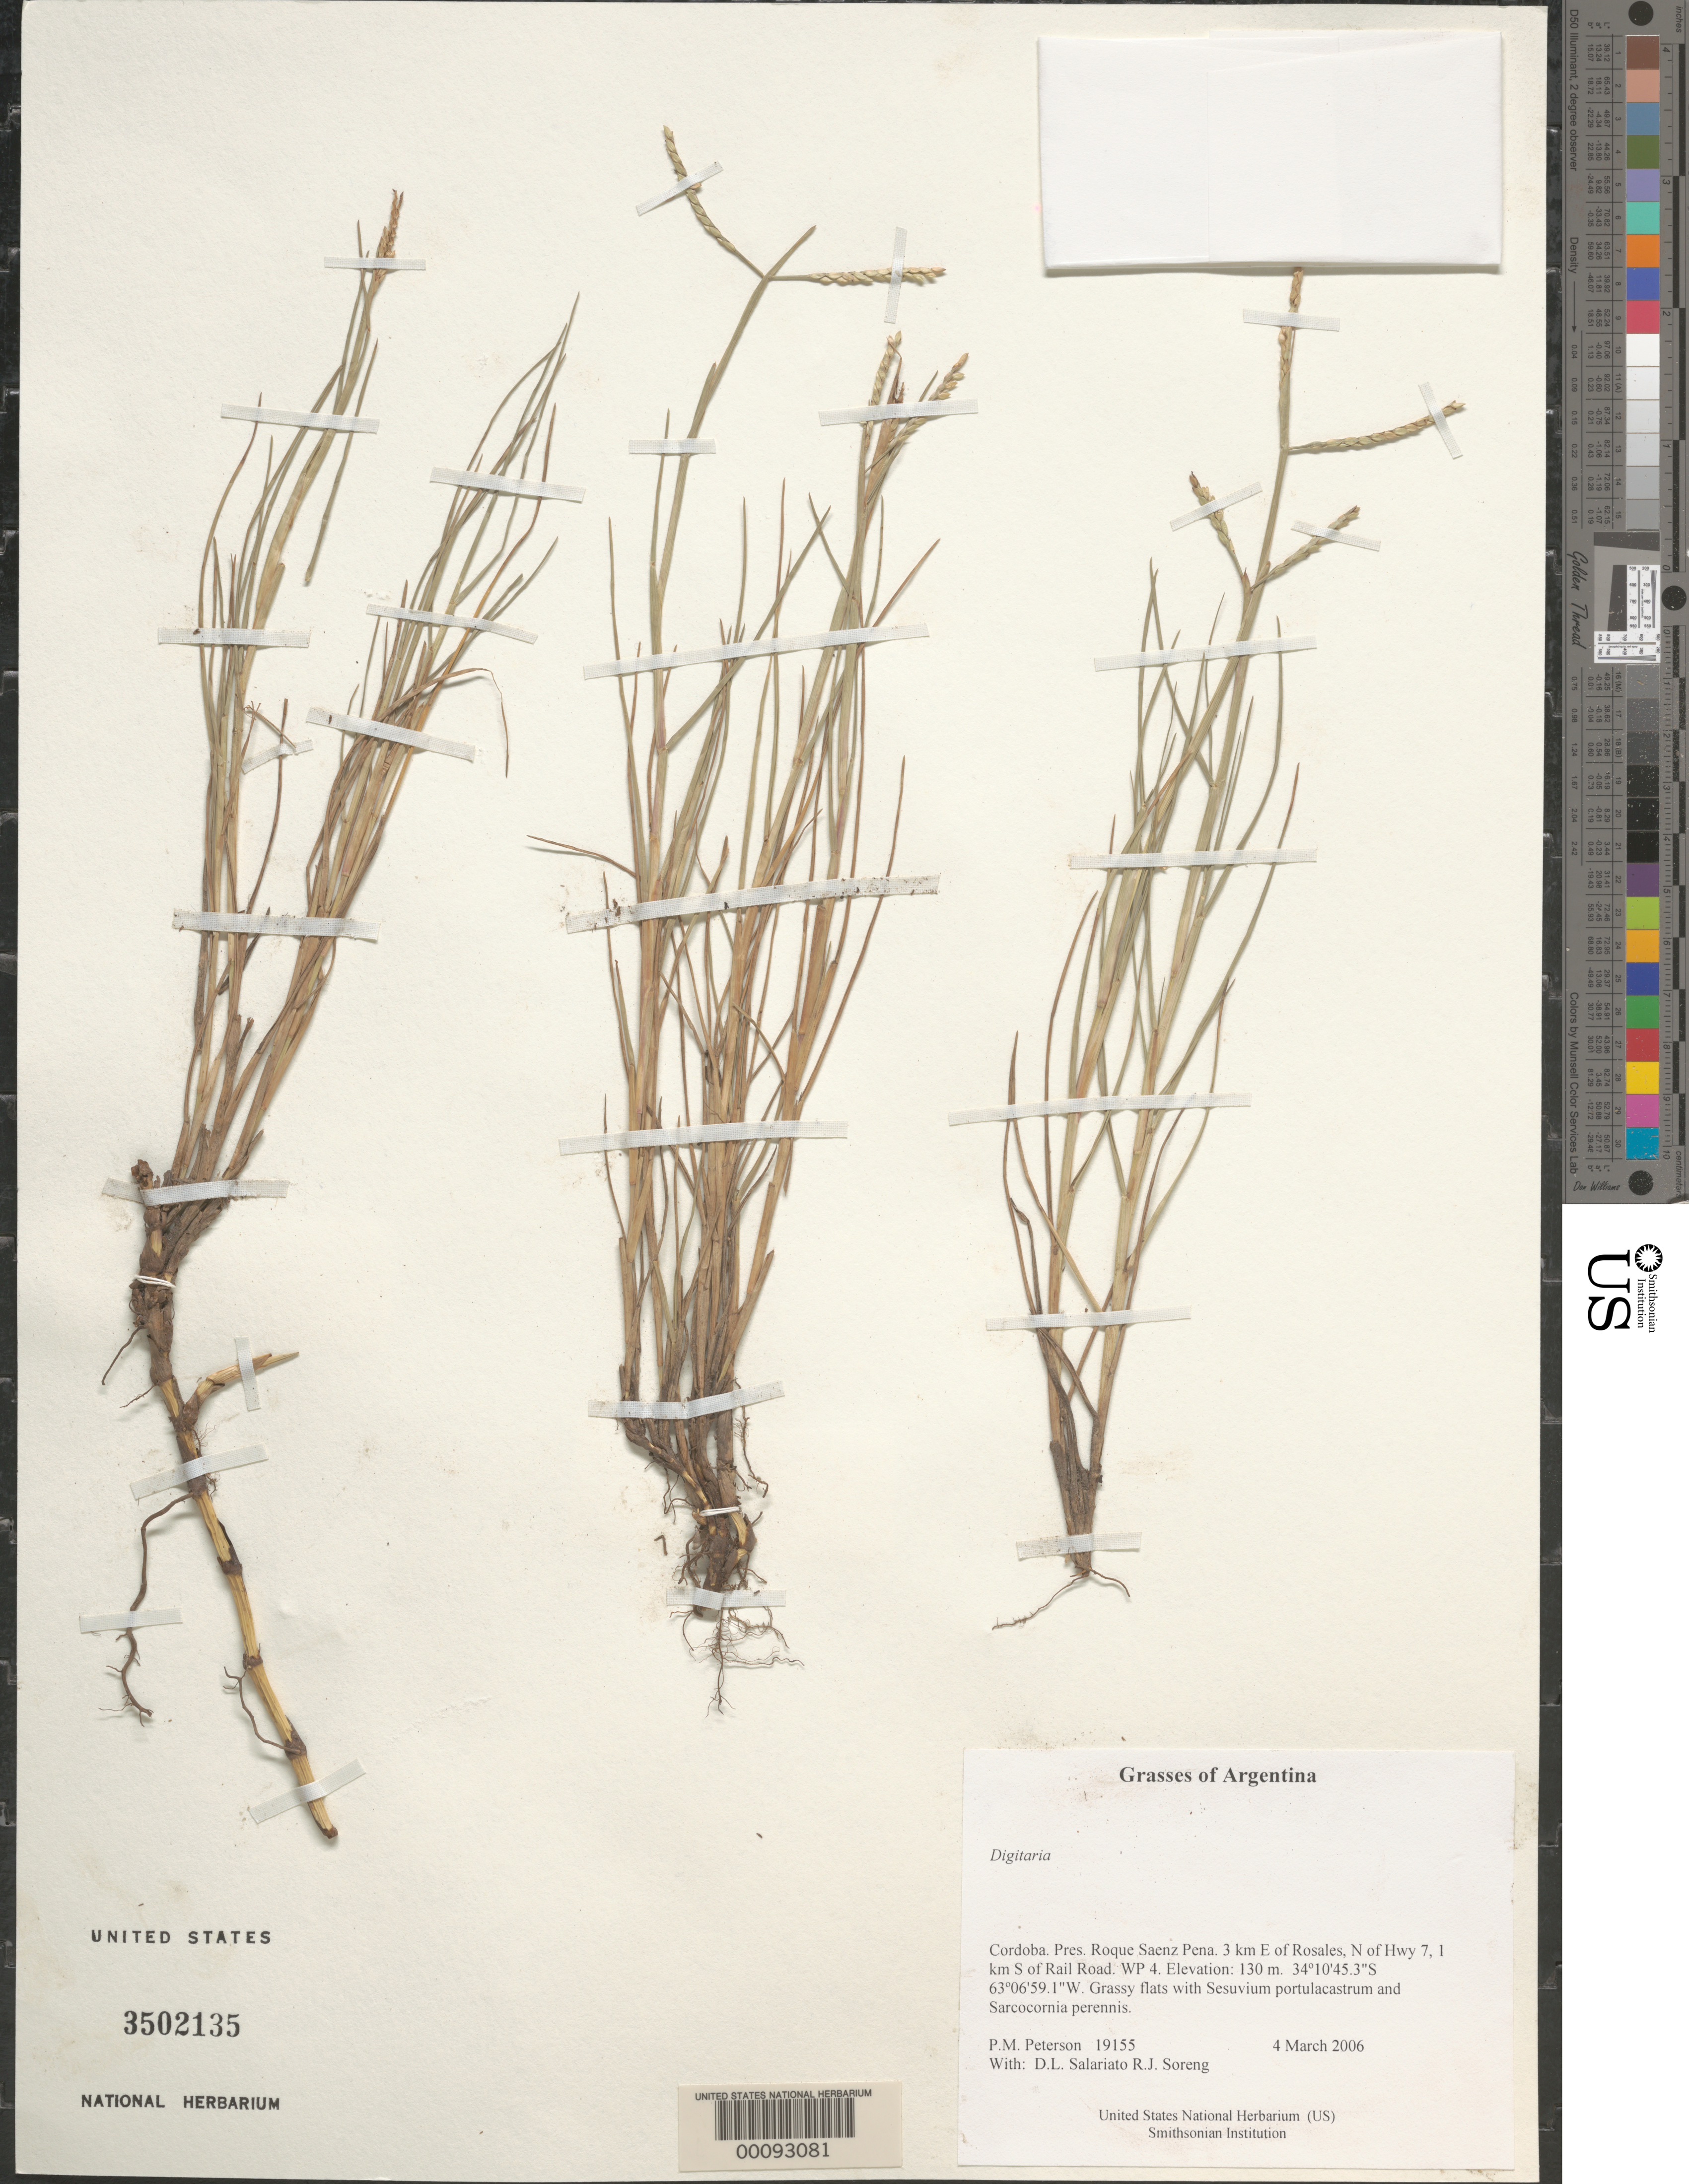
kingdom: Plantae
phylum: Tracheophyta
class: Liliopsida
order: Poales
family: Poaceae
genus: Digitaria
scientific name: Digitaria sp.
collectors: P. M. Peterson, R. J. Soreng, D. Salariato & A. Panizza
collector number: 19155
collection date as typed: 04 Mar 2006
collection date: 2006-03-04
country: Argentina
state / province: Córdoba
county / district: Pres. Roque Saenz Pena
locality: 3 km E of Rosales, N of Hwy 7, 1 km S of Rail Road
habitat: Grassy flats with Sesuvium portulacastrum and Sarcocornia perennis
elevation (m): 130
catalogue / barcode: US 3502135